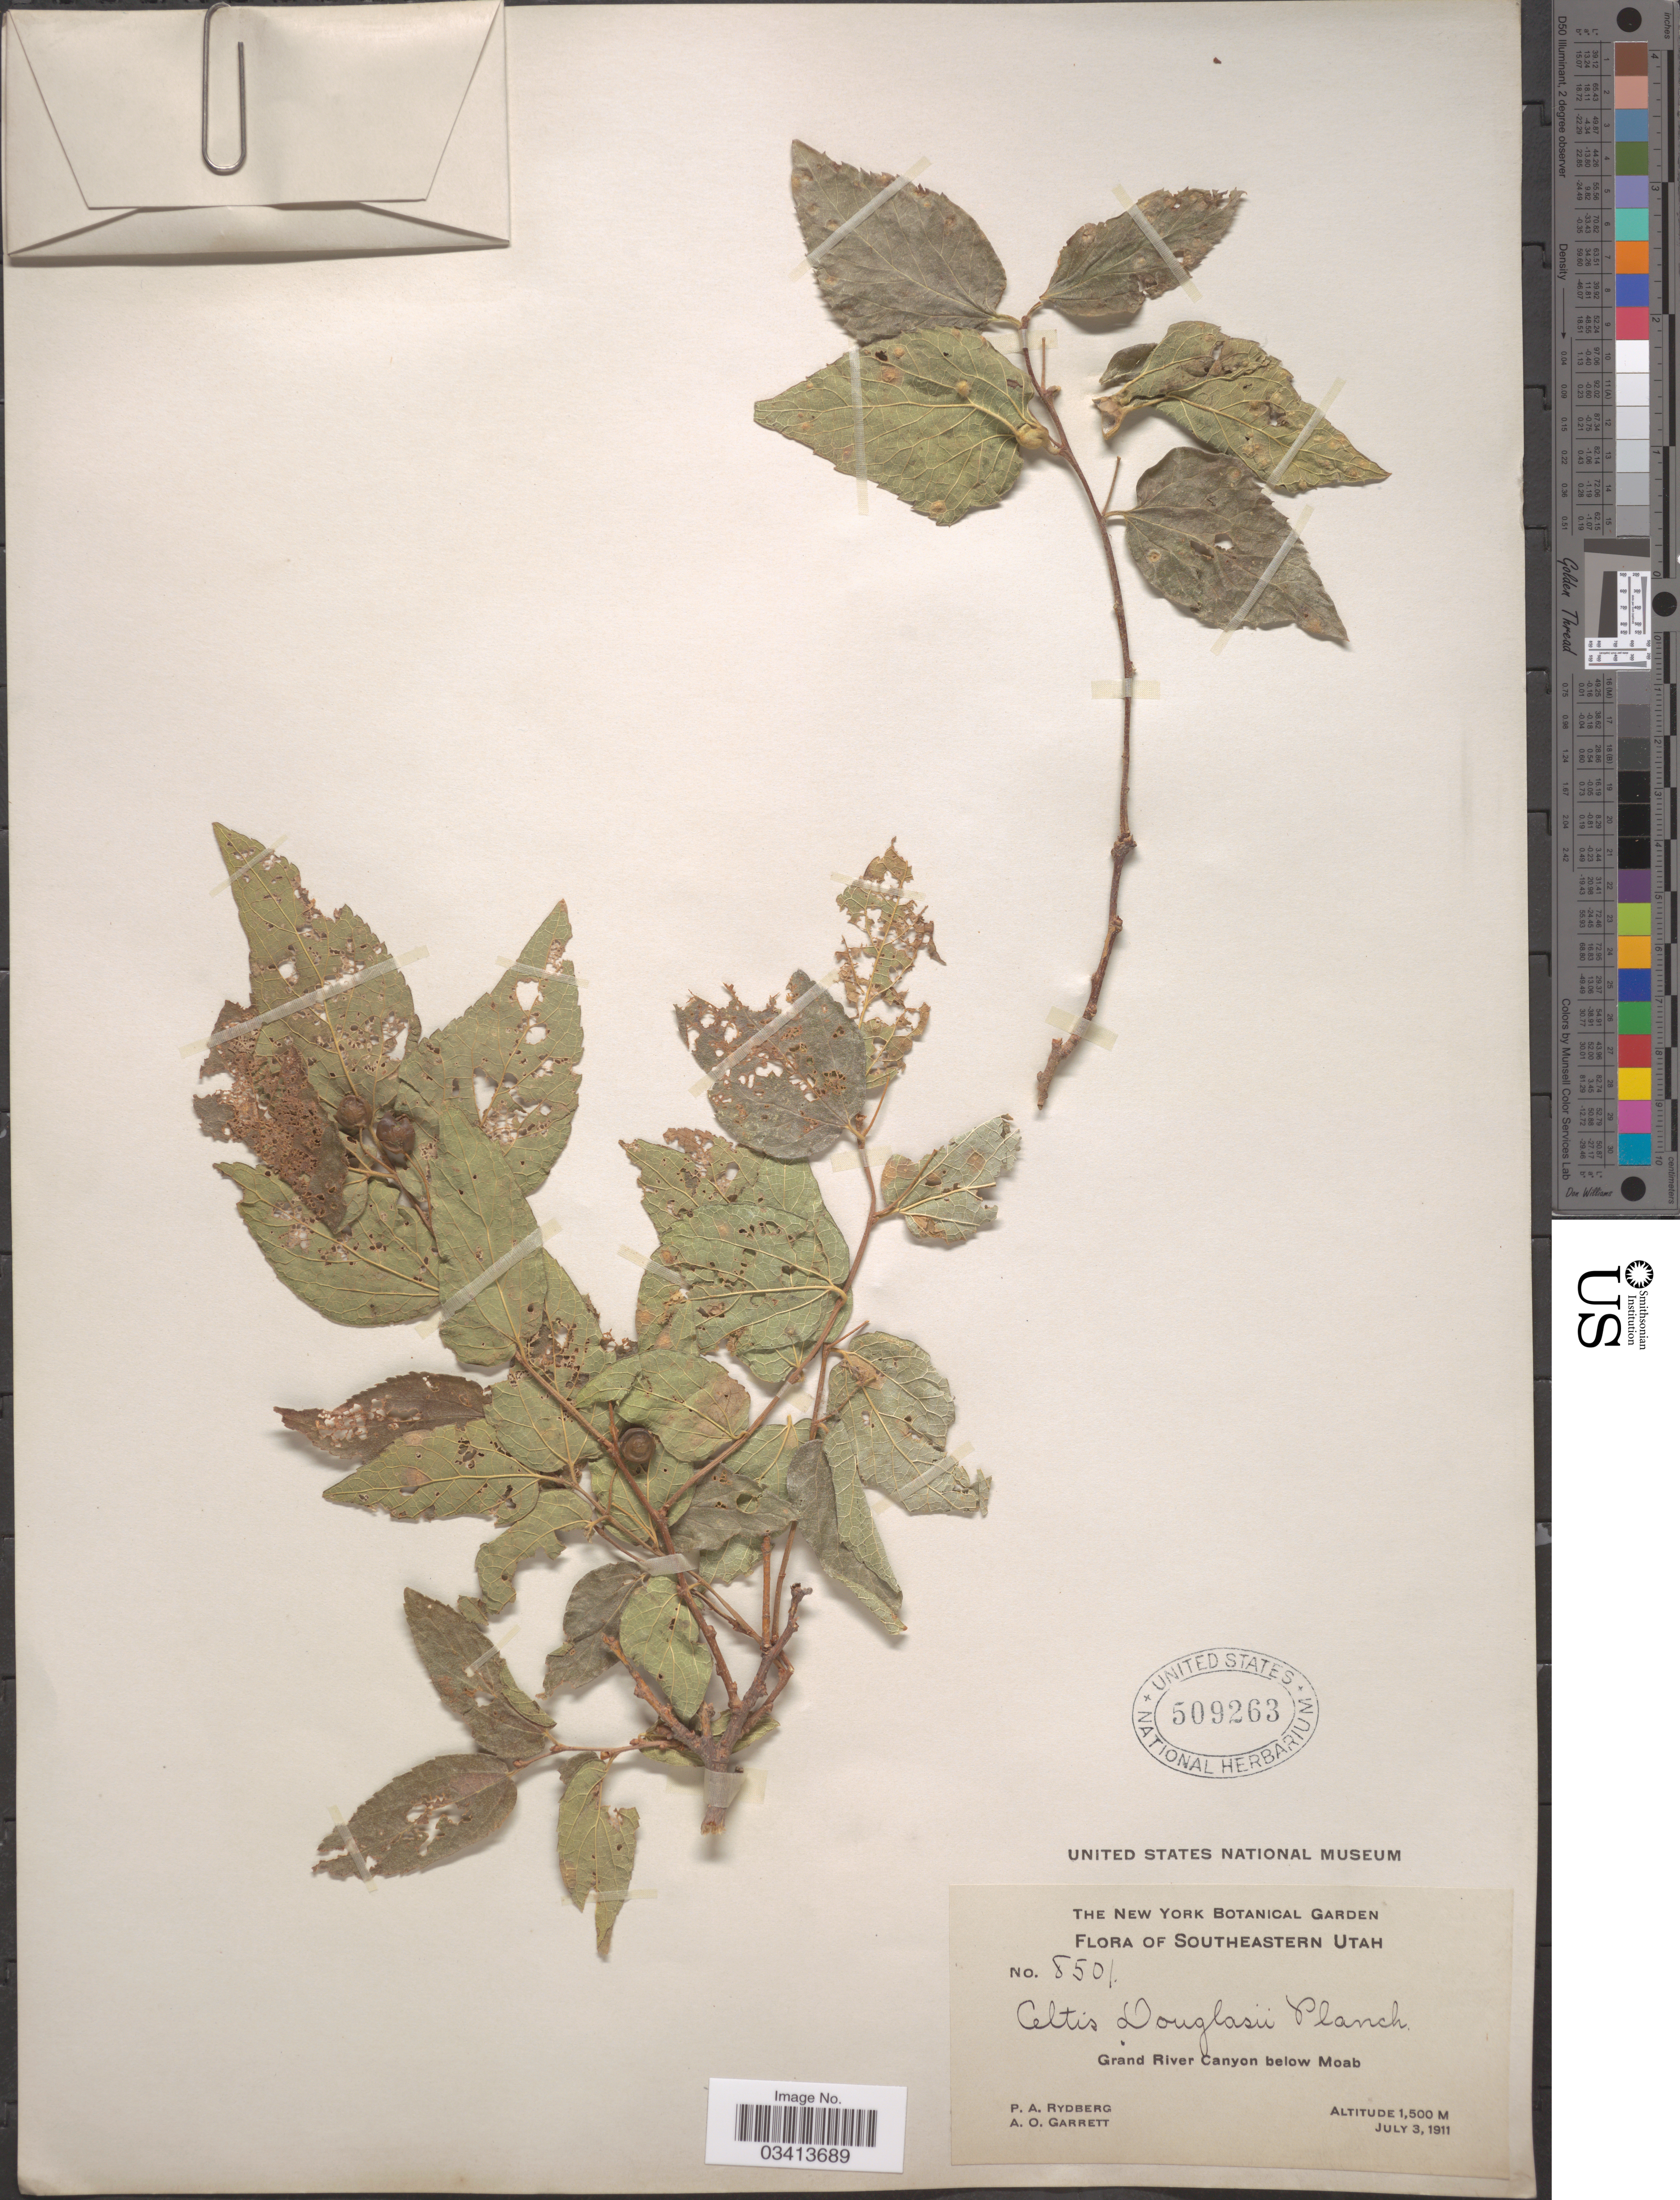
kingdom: Plantae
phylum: Tracheophyta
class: Magnoliopsida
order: Rosales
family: Cannabaceae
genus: Celtis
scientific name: Celtis laevigata var. reticulata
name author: (Torr.) L.D. Benson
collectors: P. A. Rydberg & A. O. Garrett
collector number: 8501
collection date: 1911-07-03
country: United States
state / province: Utah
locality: Southeastern Utah. Grand River Canyon below Moab.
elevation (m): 1500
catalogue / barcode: US 509263